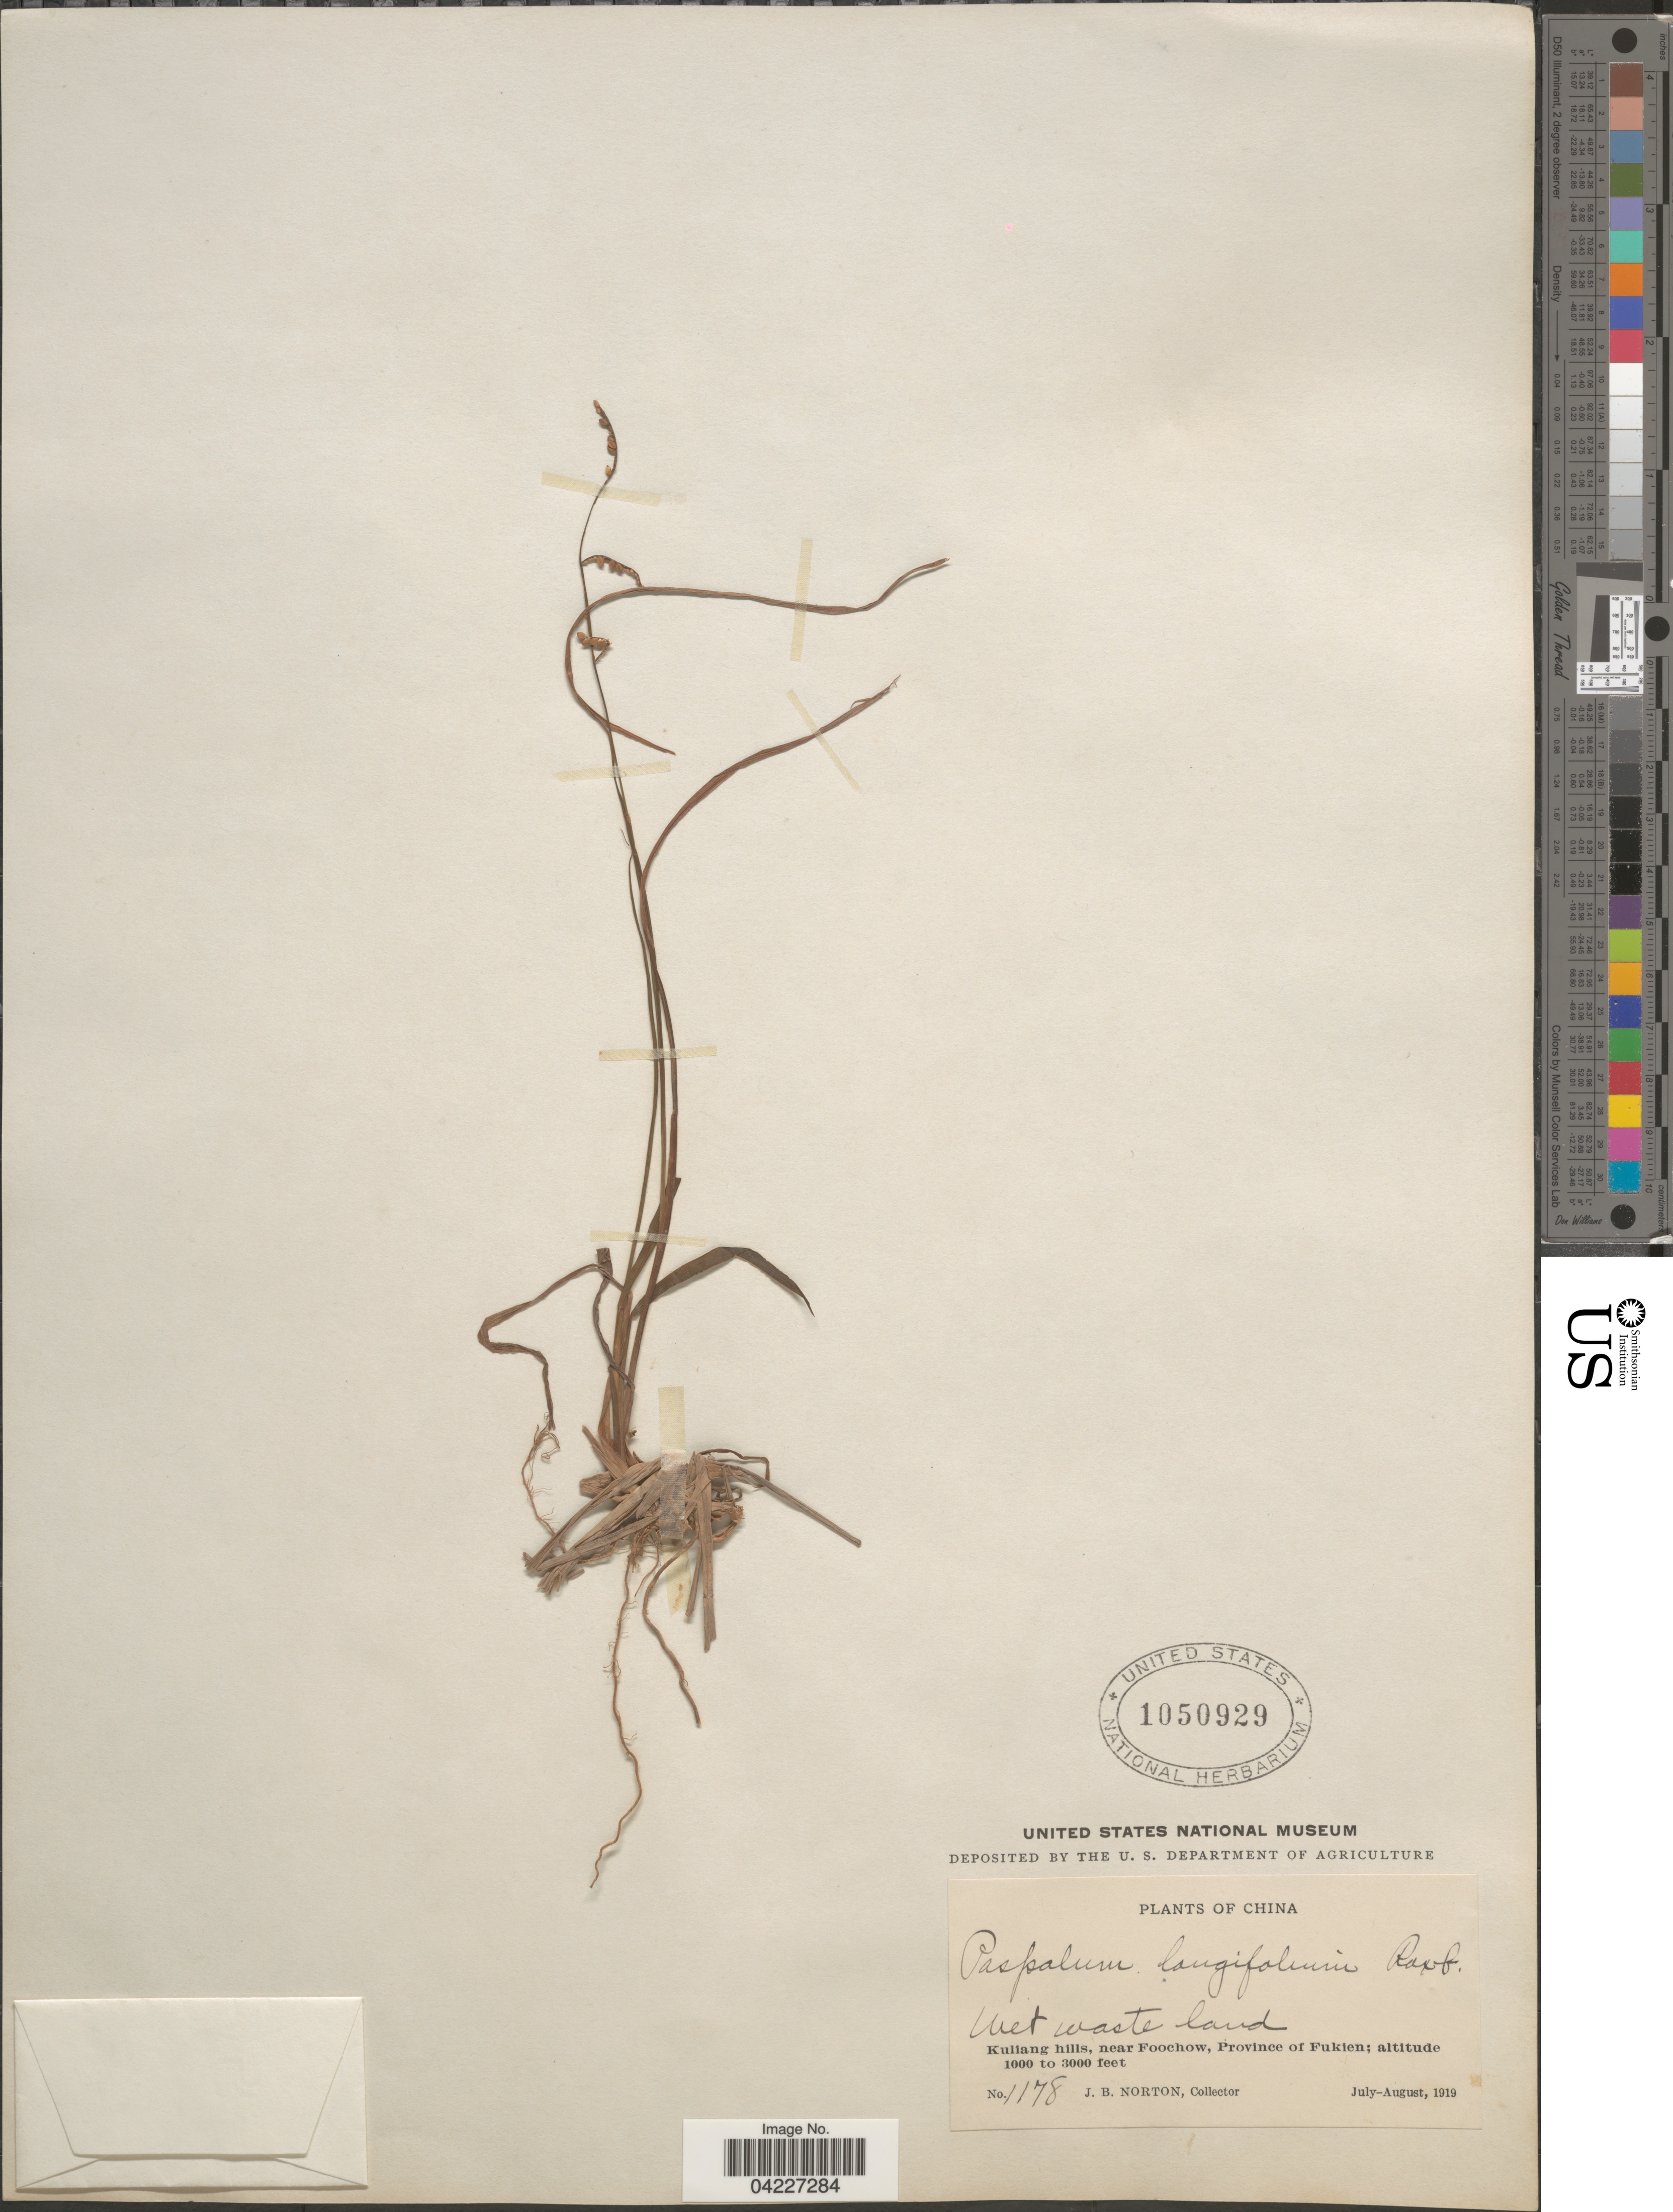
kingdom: Plantae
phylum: Tracheophyta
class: Liliopsida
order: Poales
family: Poaceae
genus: Paspalum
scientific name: Paspalum orbiculare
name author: G. Forst.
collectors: J. B. Norton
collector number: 1178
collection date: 1919-07/1919-08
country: China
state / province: Fujian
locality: Wet waste land. Kuliang hills, near Foochow, Province of Fukien.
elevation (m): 305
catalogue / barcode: US 1050929